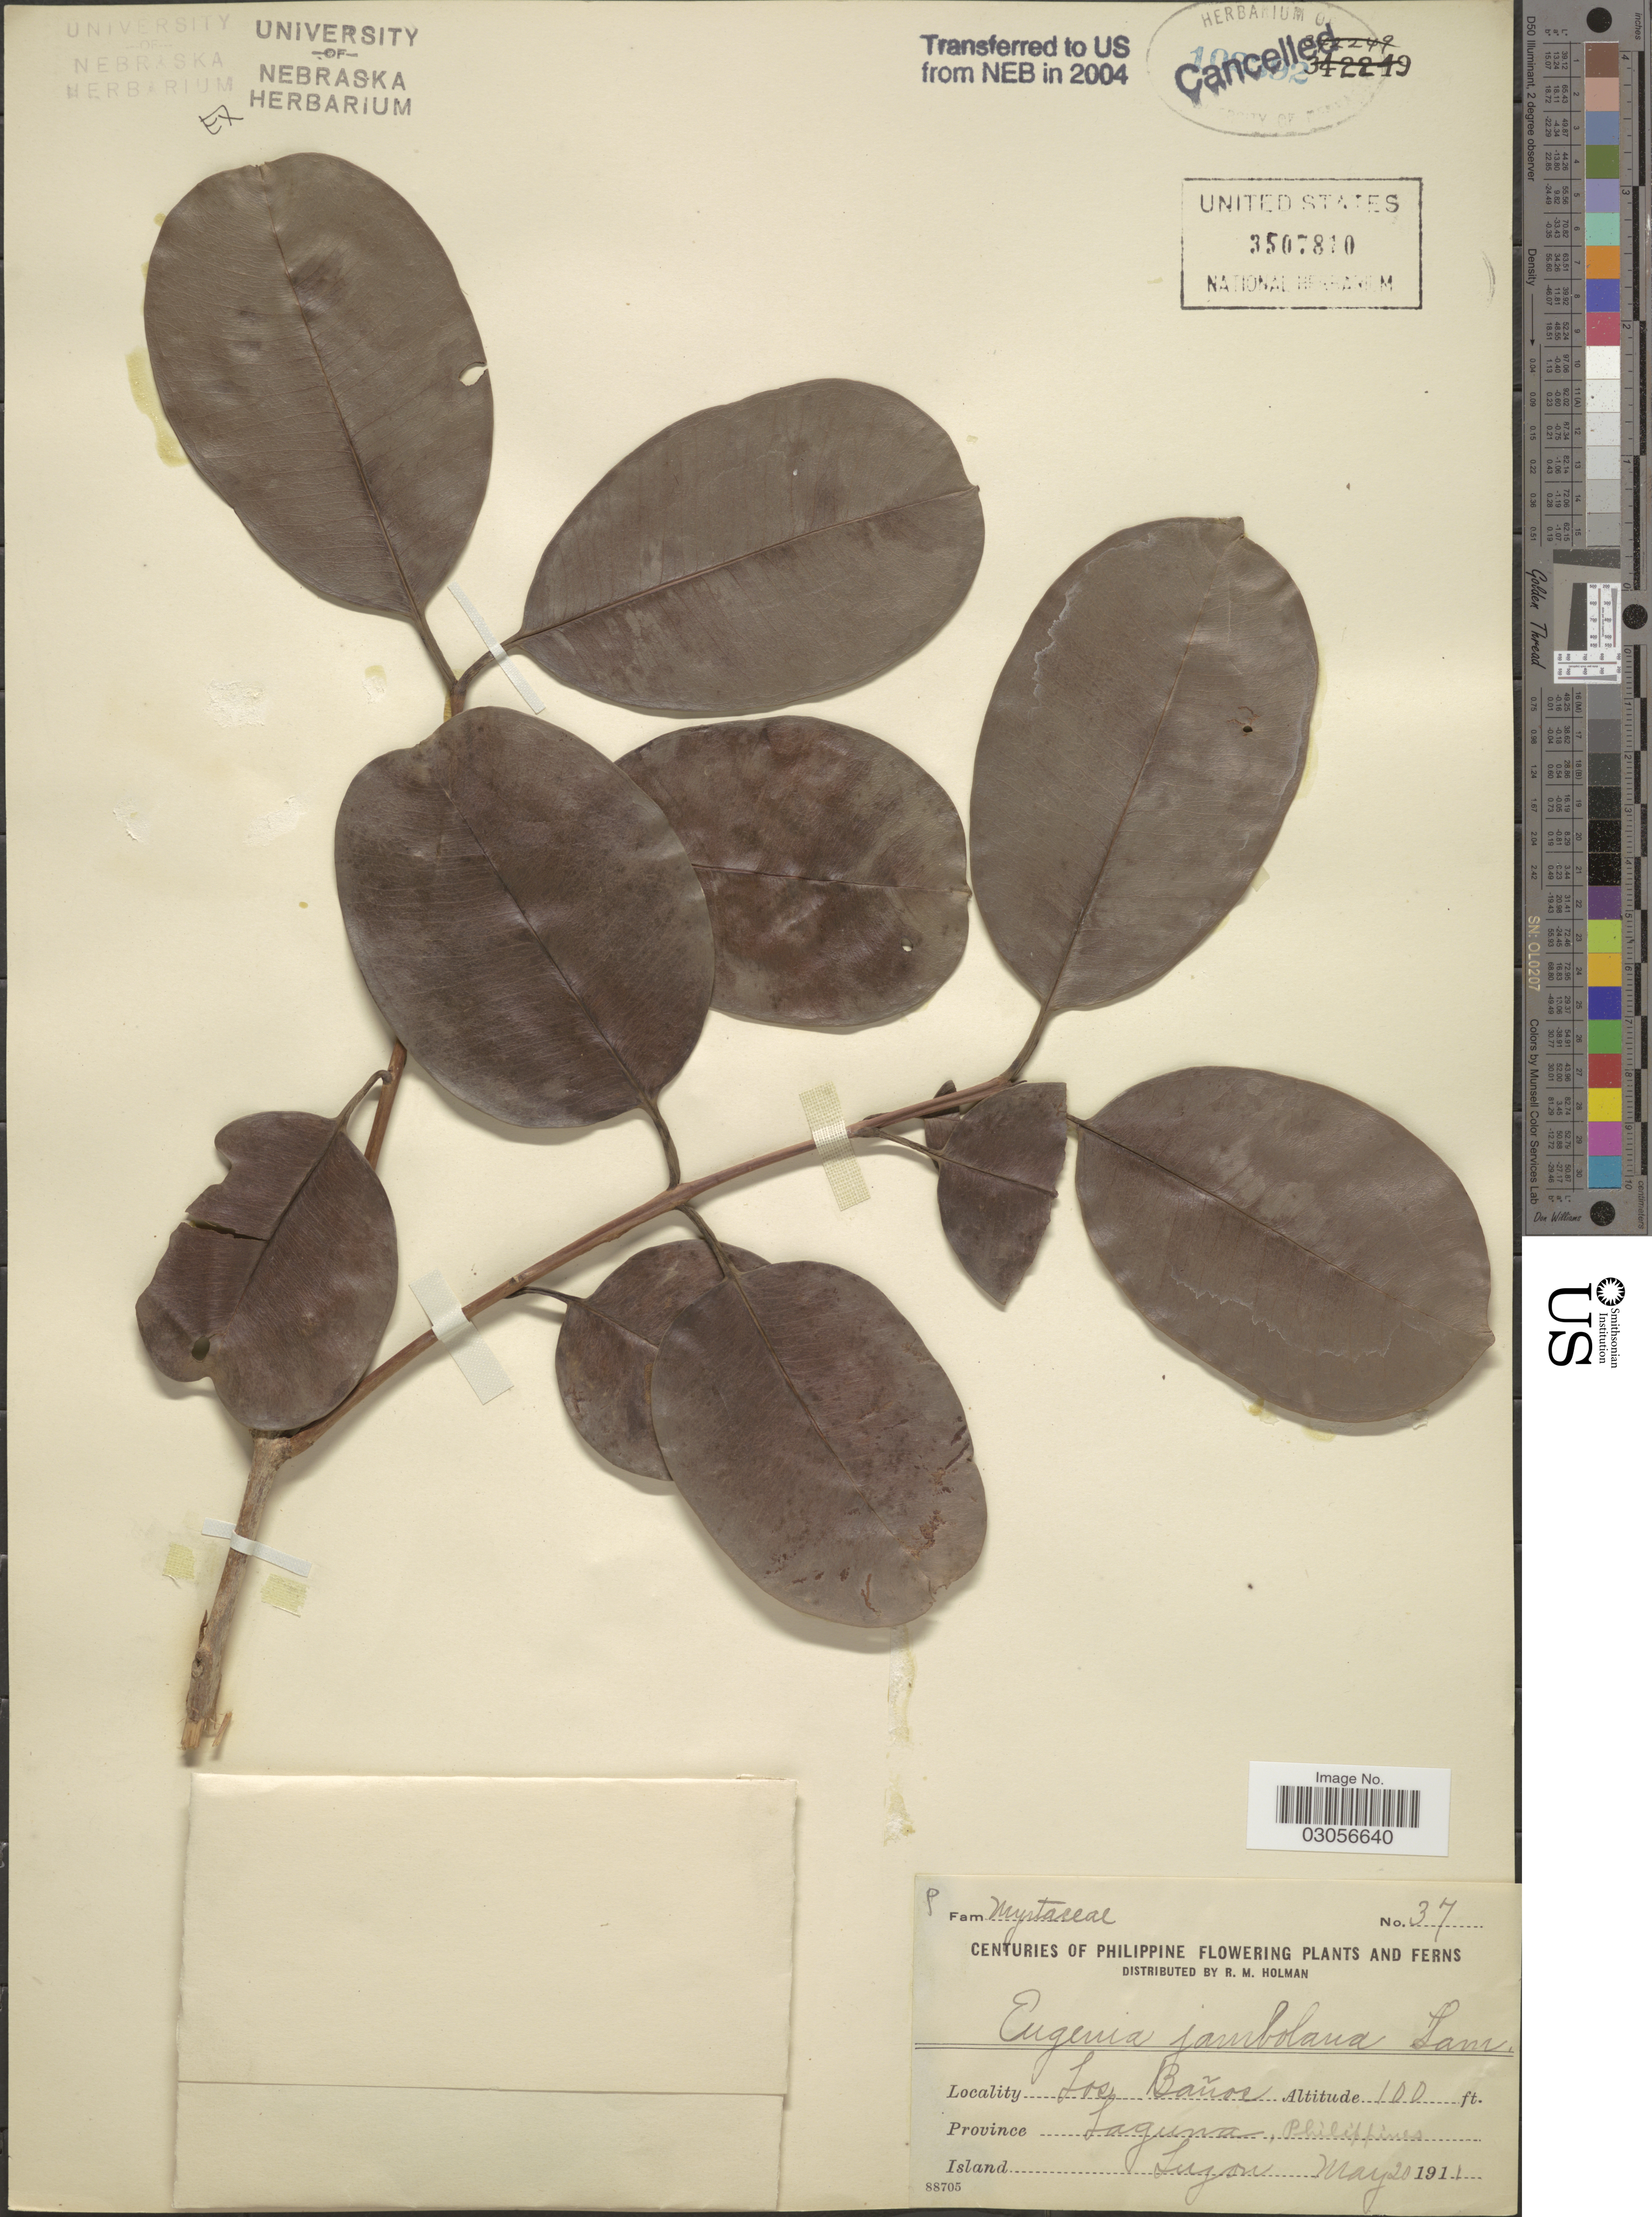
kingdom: Plantae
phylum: Tracheophyta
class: Magnoliopsida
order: Myrtales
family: Myrtaceae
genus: Syzygium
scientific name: Syzygium cumini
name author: (L.) Skeels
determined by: Strong, Mark T., (BOT), Smithsonian Institution - National Museum of Natural History (UNITED STATES)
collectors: R. Holman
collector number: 37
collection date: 1911-05-20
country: Philippines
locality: Los Baños. Province Laguna. Island Luzon.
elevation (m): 30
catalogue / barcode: US 3507810